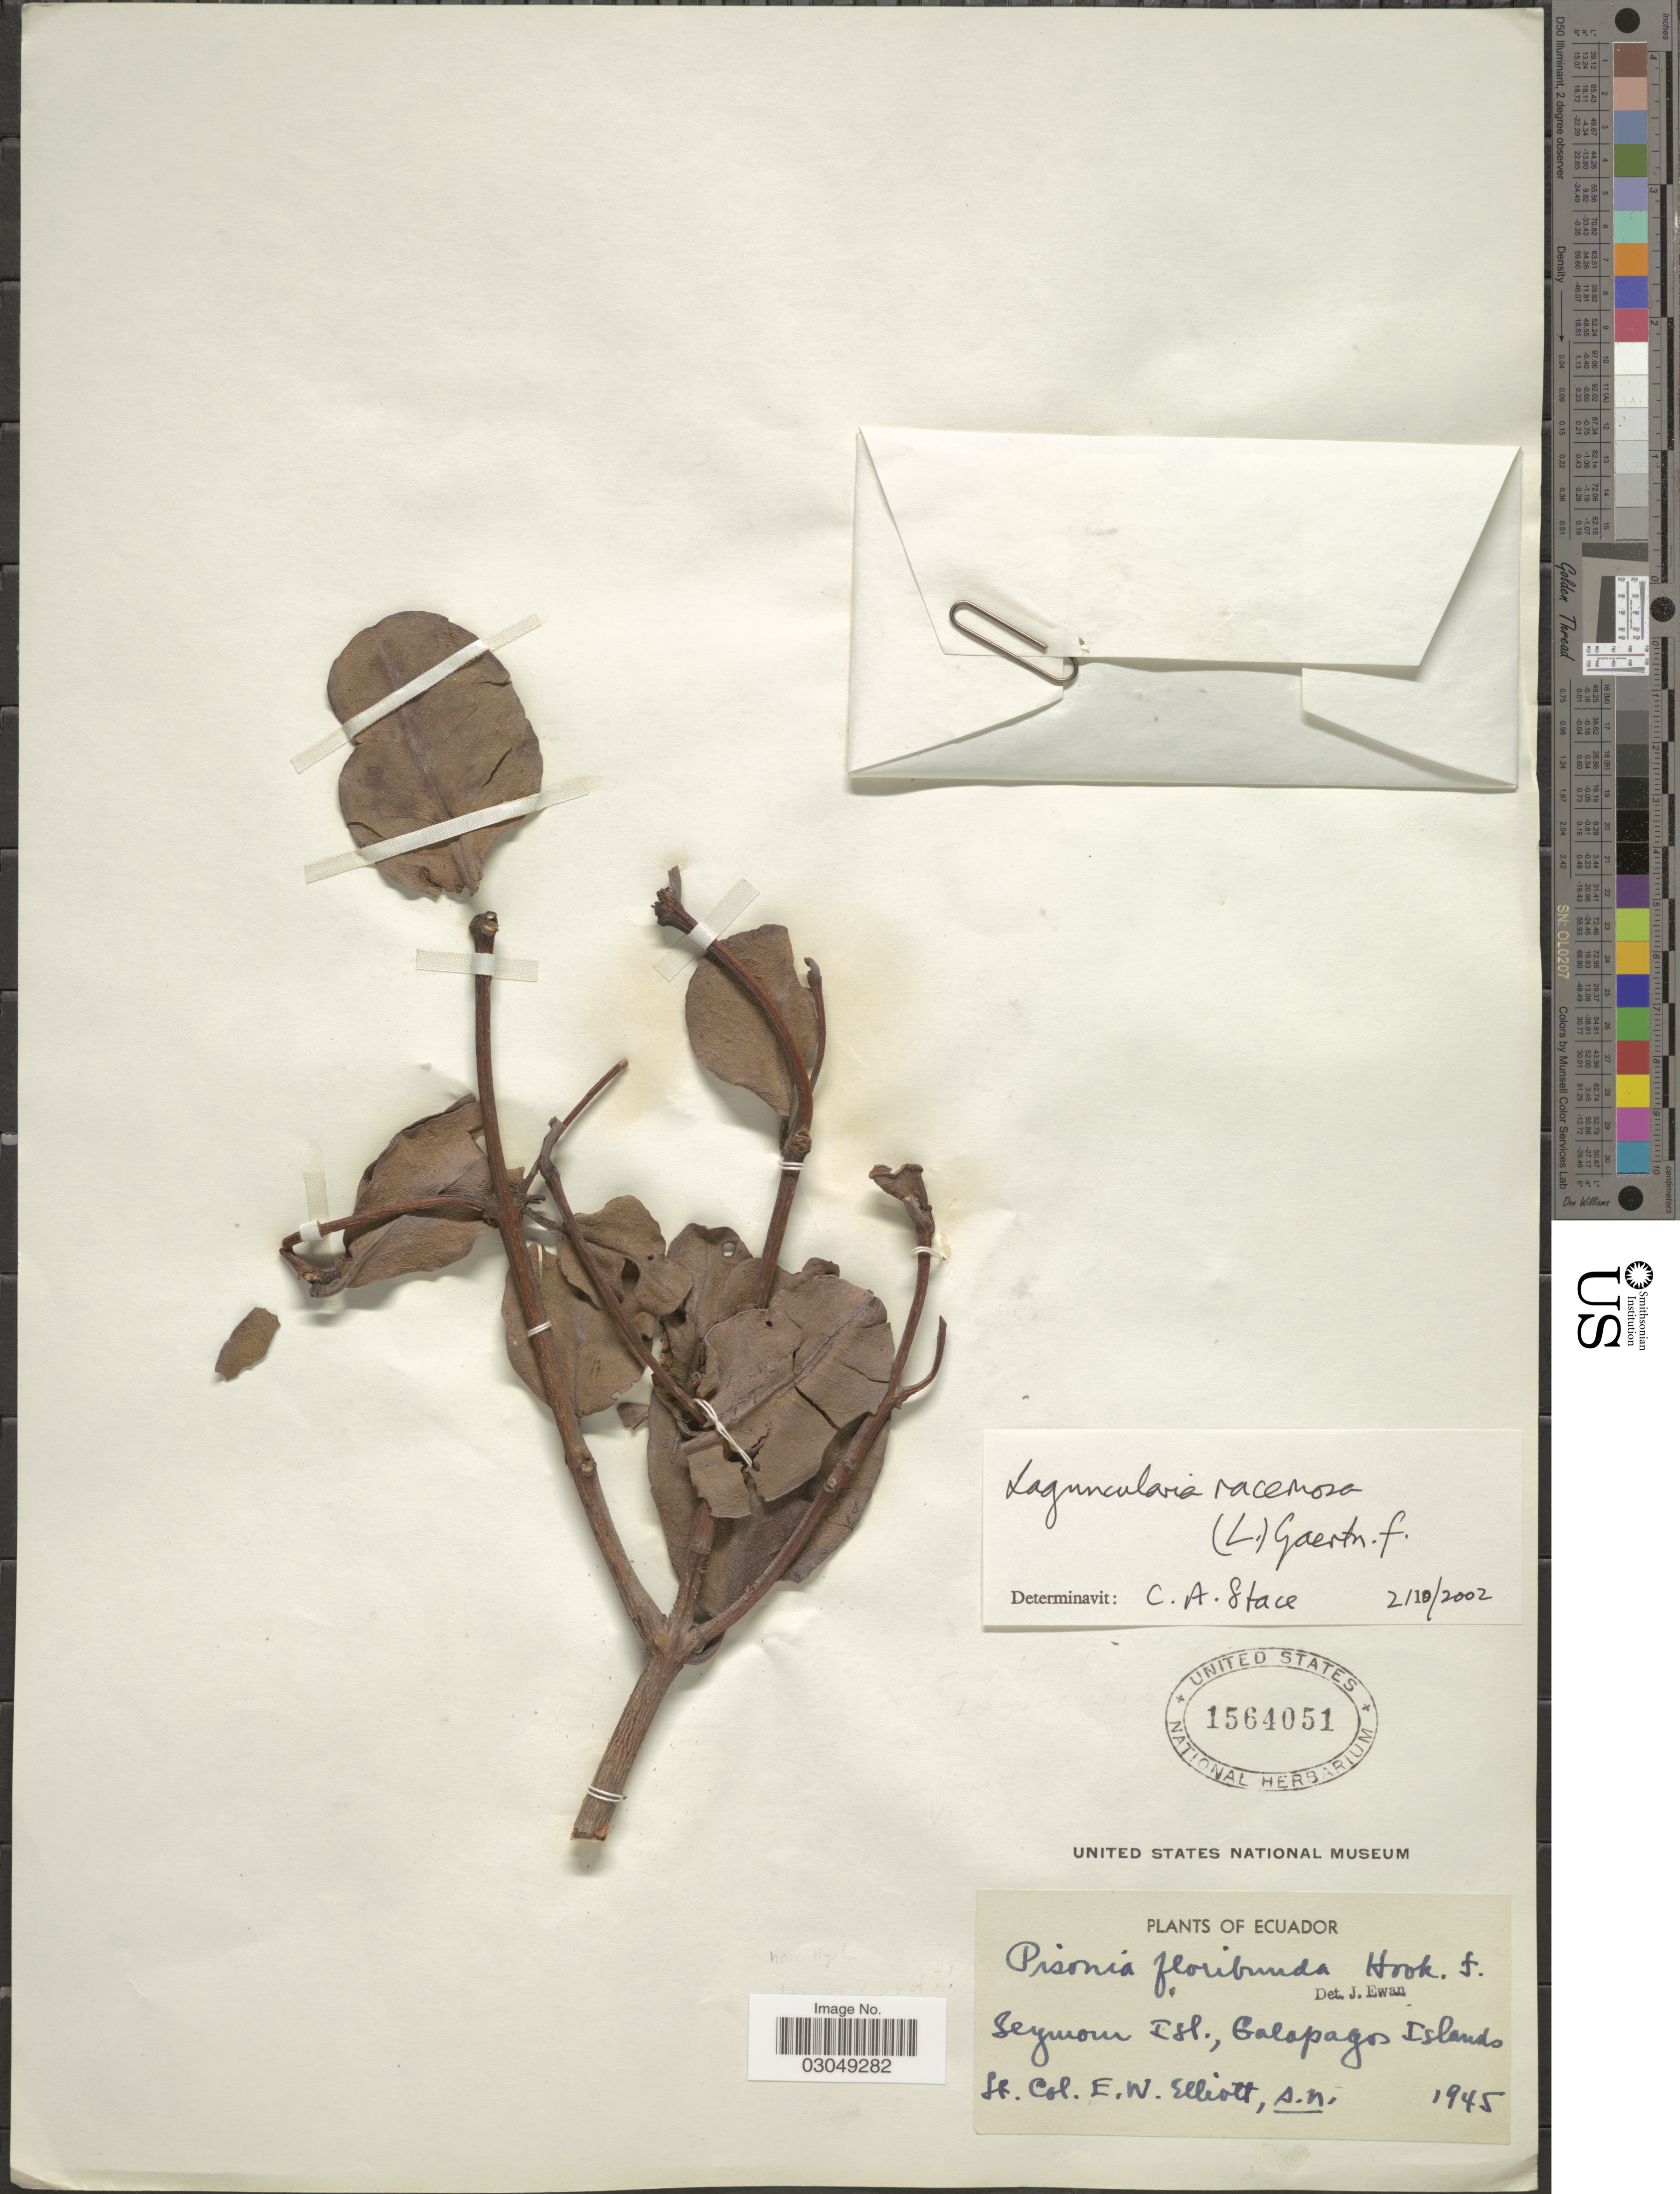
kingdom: Plantae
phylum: Tracheophyta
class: Magnoliopsida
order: Myrtales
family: Combretaceae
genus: Laguncularia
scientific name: Laguncularia racemosa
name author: (L.) C.F. Gaertn.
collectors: E. Elliot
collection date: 1945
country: Ecuador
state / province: Colón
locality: Seymour Isl., Galapagos Islands.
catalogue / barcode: US 1564051